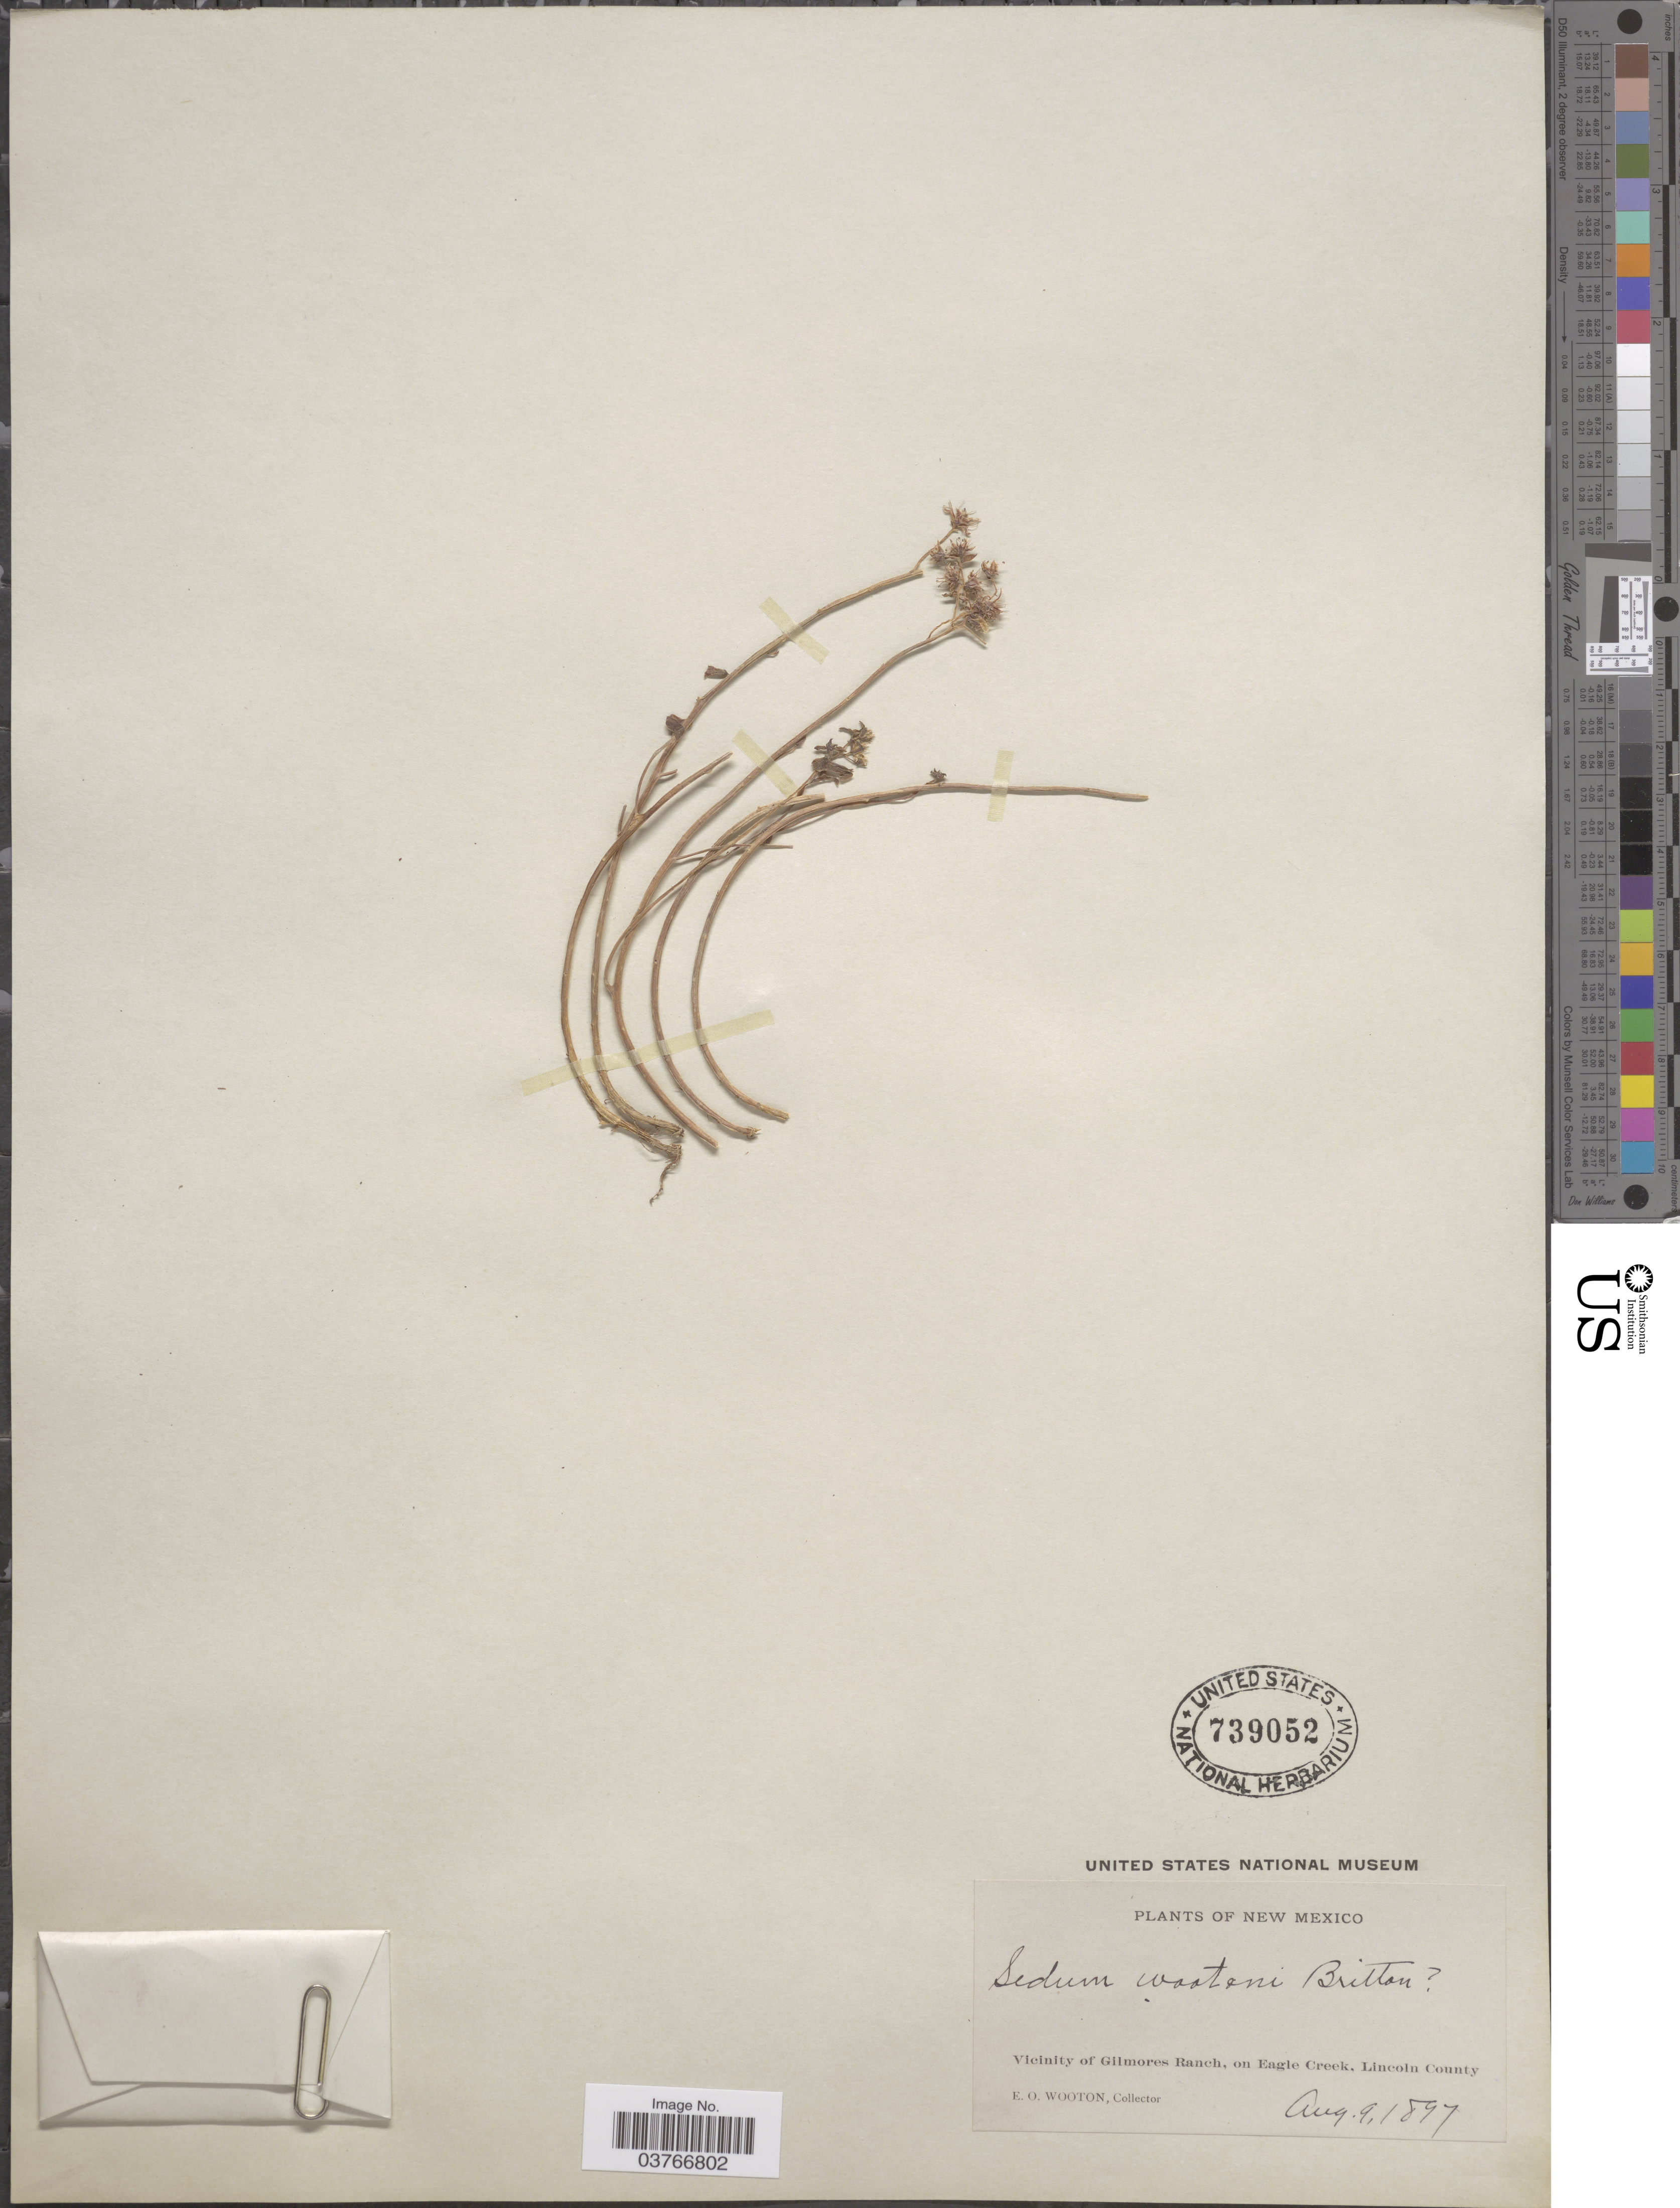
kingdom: Plantae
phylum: Tracheophyta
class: Magnoliopsida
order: Saxifragales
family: Crassulaceae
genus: Sedum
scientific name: Sedum wootonii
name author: Britton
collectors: E. O. Wooton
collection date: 1897-08-09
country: United States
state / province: New Mexico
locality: Vicinity of Gilmores Ranch, on Eagle Creek, Lincoln County.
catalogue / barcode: US 739052